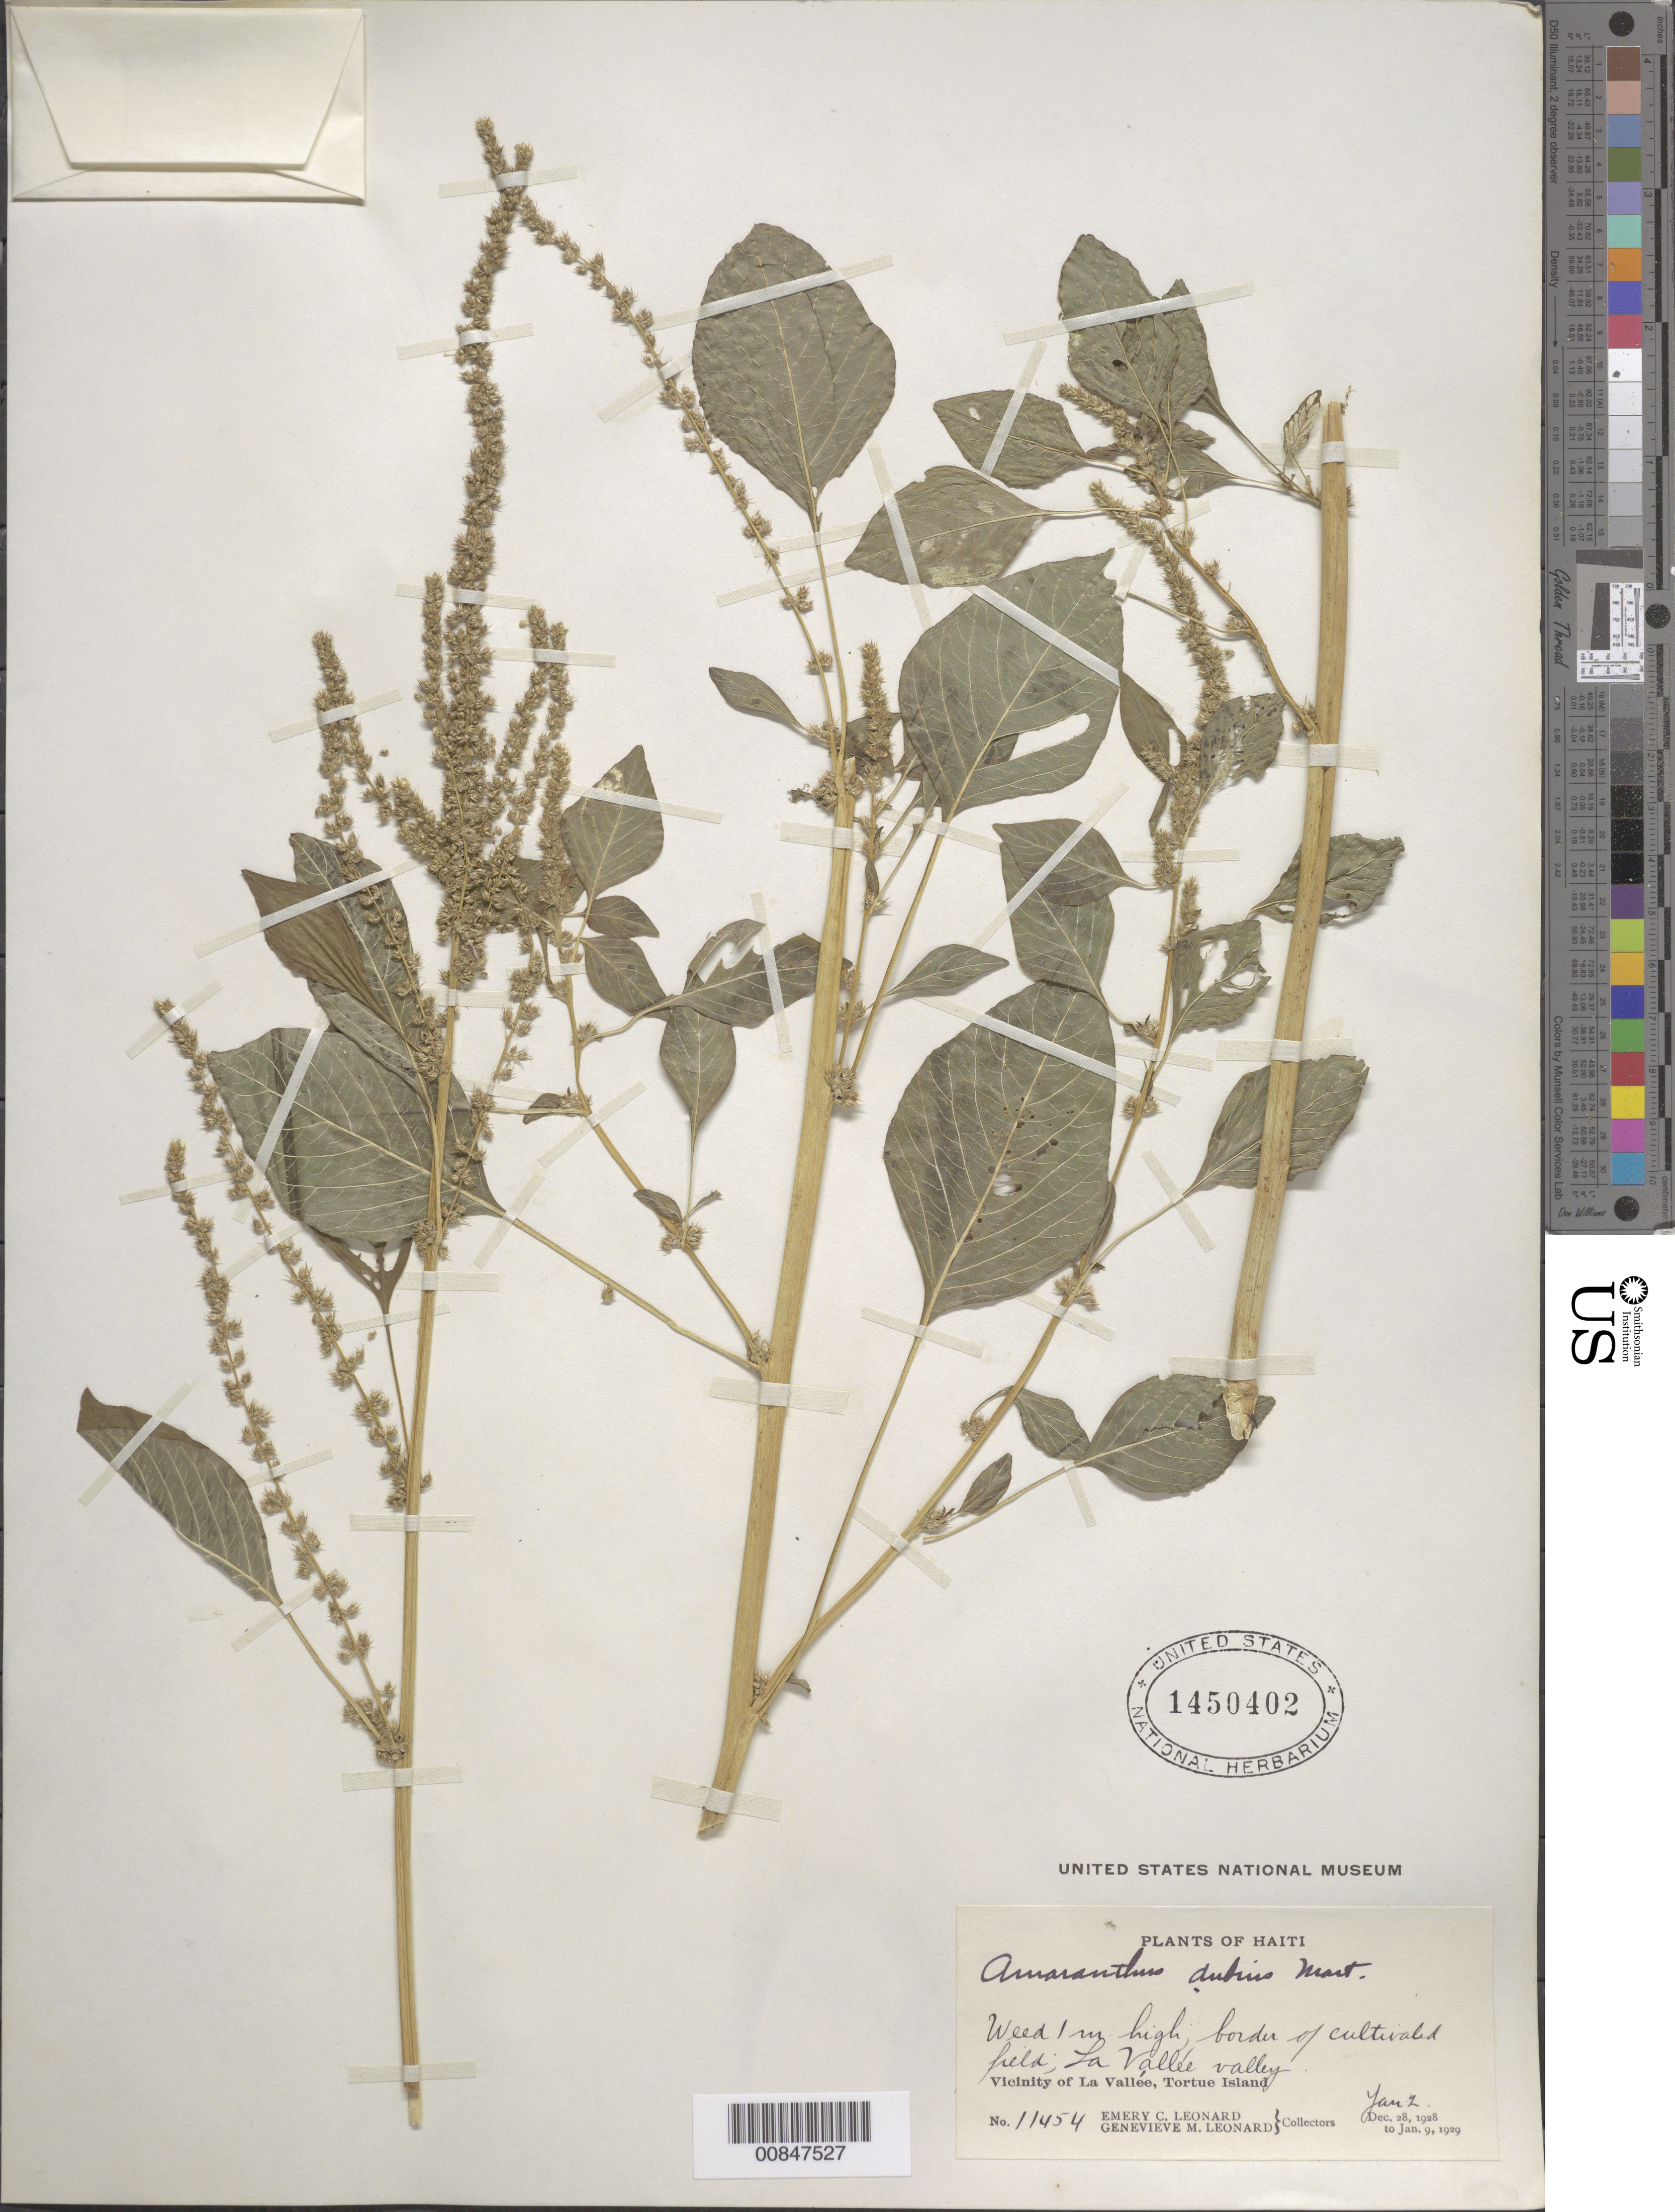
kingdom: Plantae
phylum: Tracheophyta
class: Magnoliopsida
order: Caryophyllales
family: Amaranthaceae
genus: Amaranthus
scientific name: Amaranthus dubius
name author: Mart. ex Thell.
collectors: E. C. Leonard & G. M. Leonard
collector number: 11454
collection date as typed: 02 Jan 1929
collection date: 1929-01-02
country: Haiti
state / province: Nord-Óuest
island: Île de la Tortue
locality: Vicinity of La Vallée, Tortue Island. La Vallée Valley.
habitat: Border of cultivated field.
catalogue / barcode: US 1450402